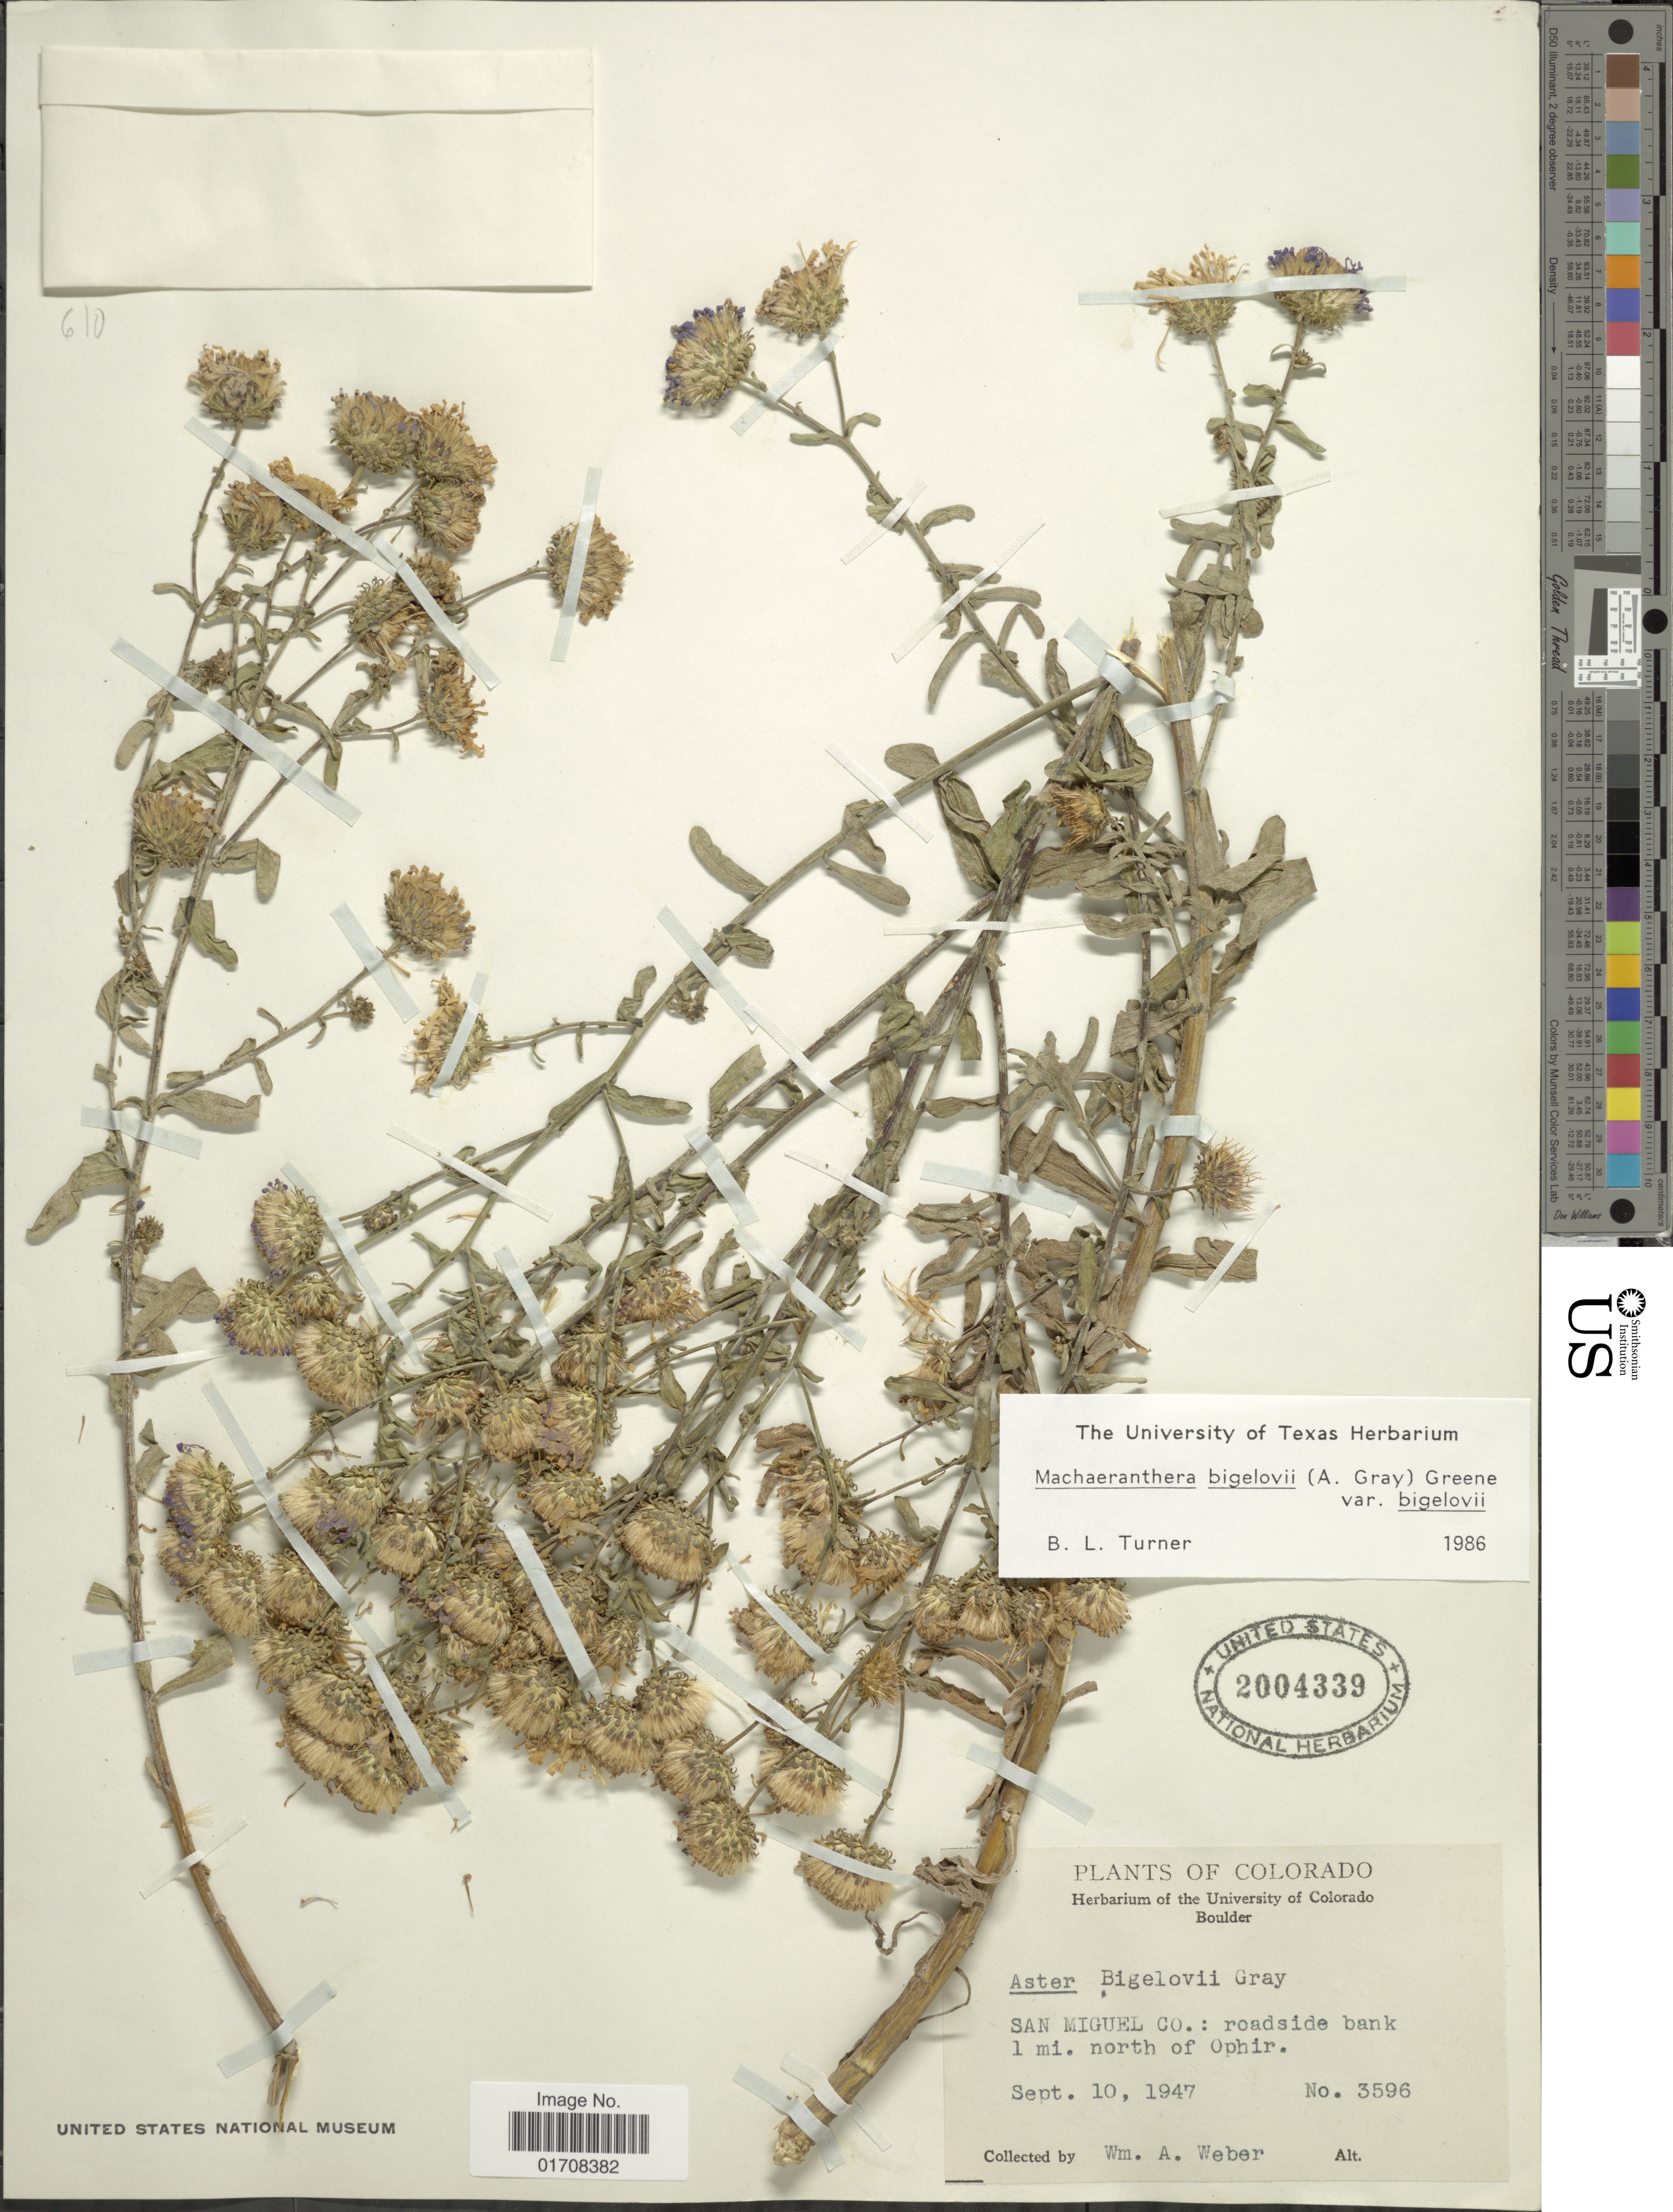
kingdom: Plantae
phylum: Tracheophyta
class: Magnoliopsida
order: Asterales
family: Asteraceae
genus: Machaeranthera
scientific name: Machaeranthera bigelovii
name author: (A. Gray) Greene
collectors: W. A. Weber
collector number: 3596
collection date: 1947-09-10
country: United States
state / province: Colorado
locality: San Miguel Co., 1 mi. north of Ophir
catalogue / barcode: US 2004339